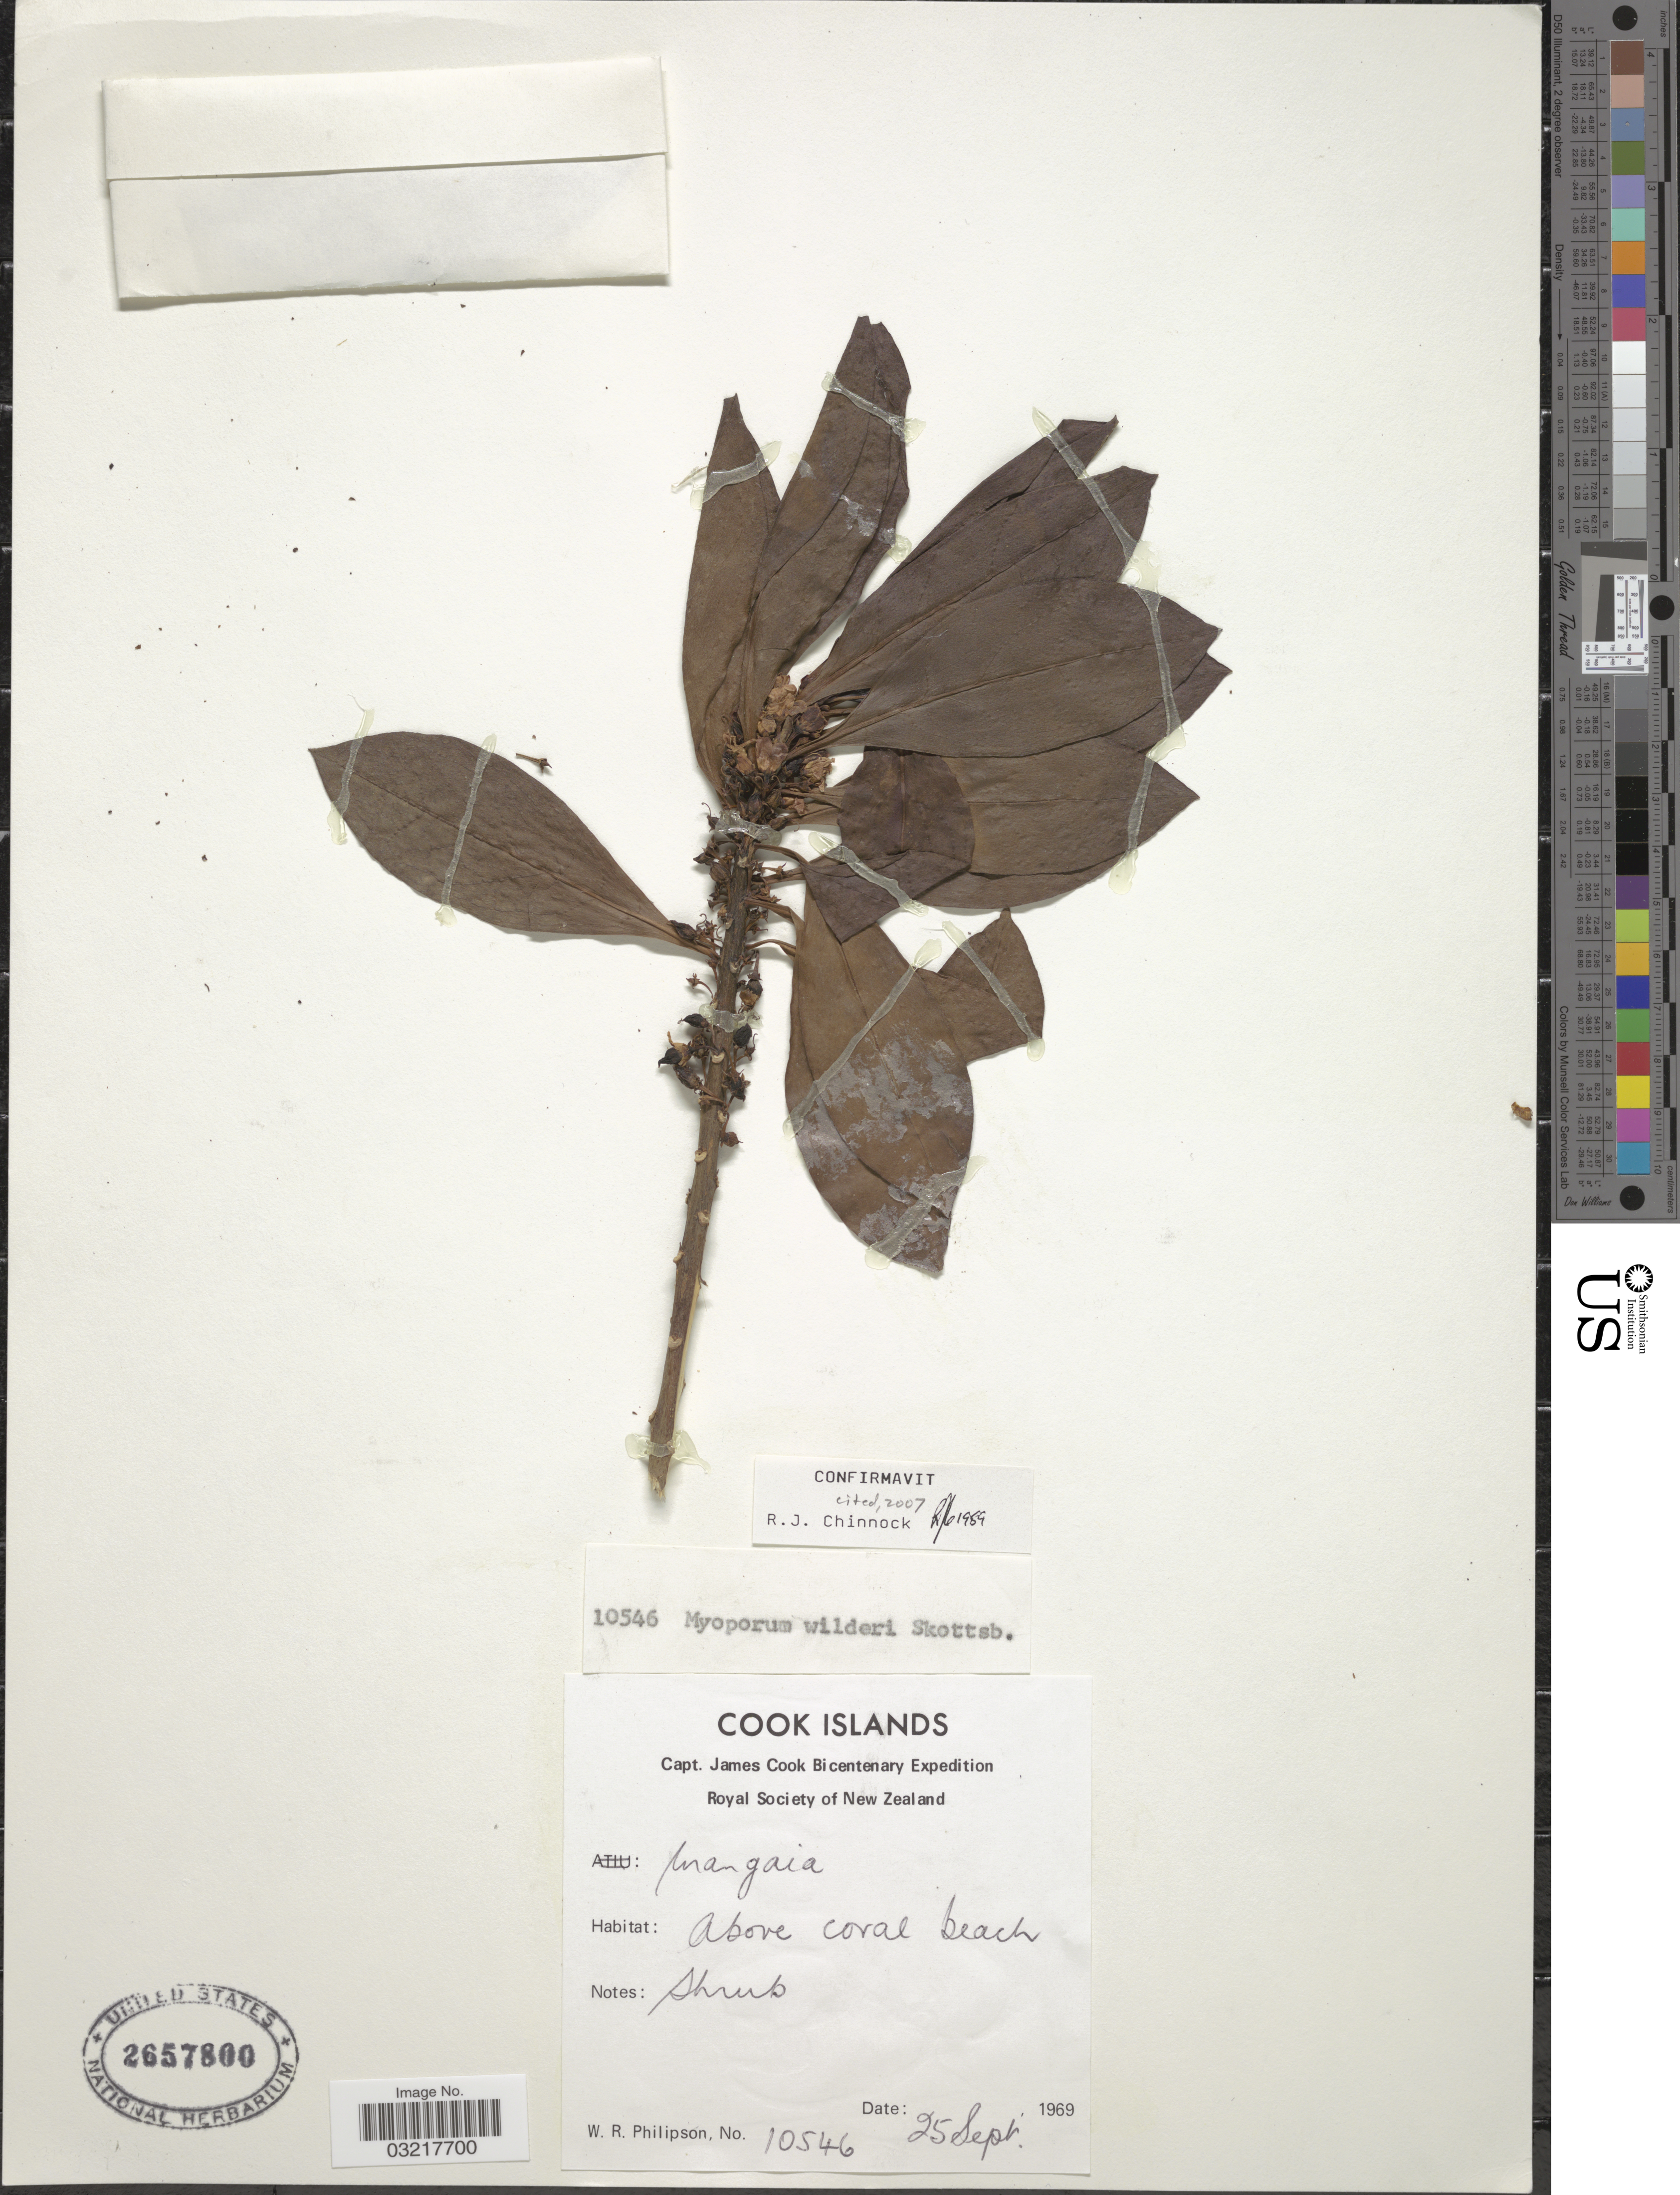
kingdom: Plantae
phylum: Tracheophyta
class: Magnoliopsida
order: Lamiales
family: Scrophulariaceae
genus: Myoporum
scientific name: Myoporum wilderi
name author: Skottsb.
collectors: W. R. Philipson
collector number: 10546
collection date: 1969-09-25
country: Cook Islands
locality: Mangaia.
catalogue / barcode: US 2657800